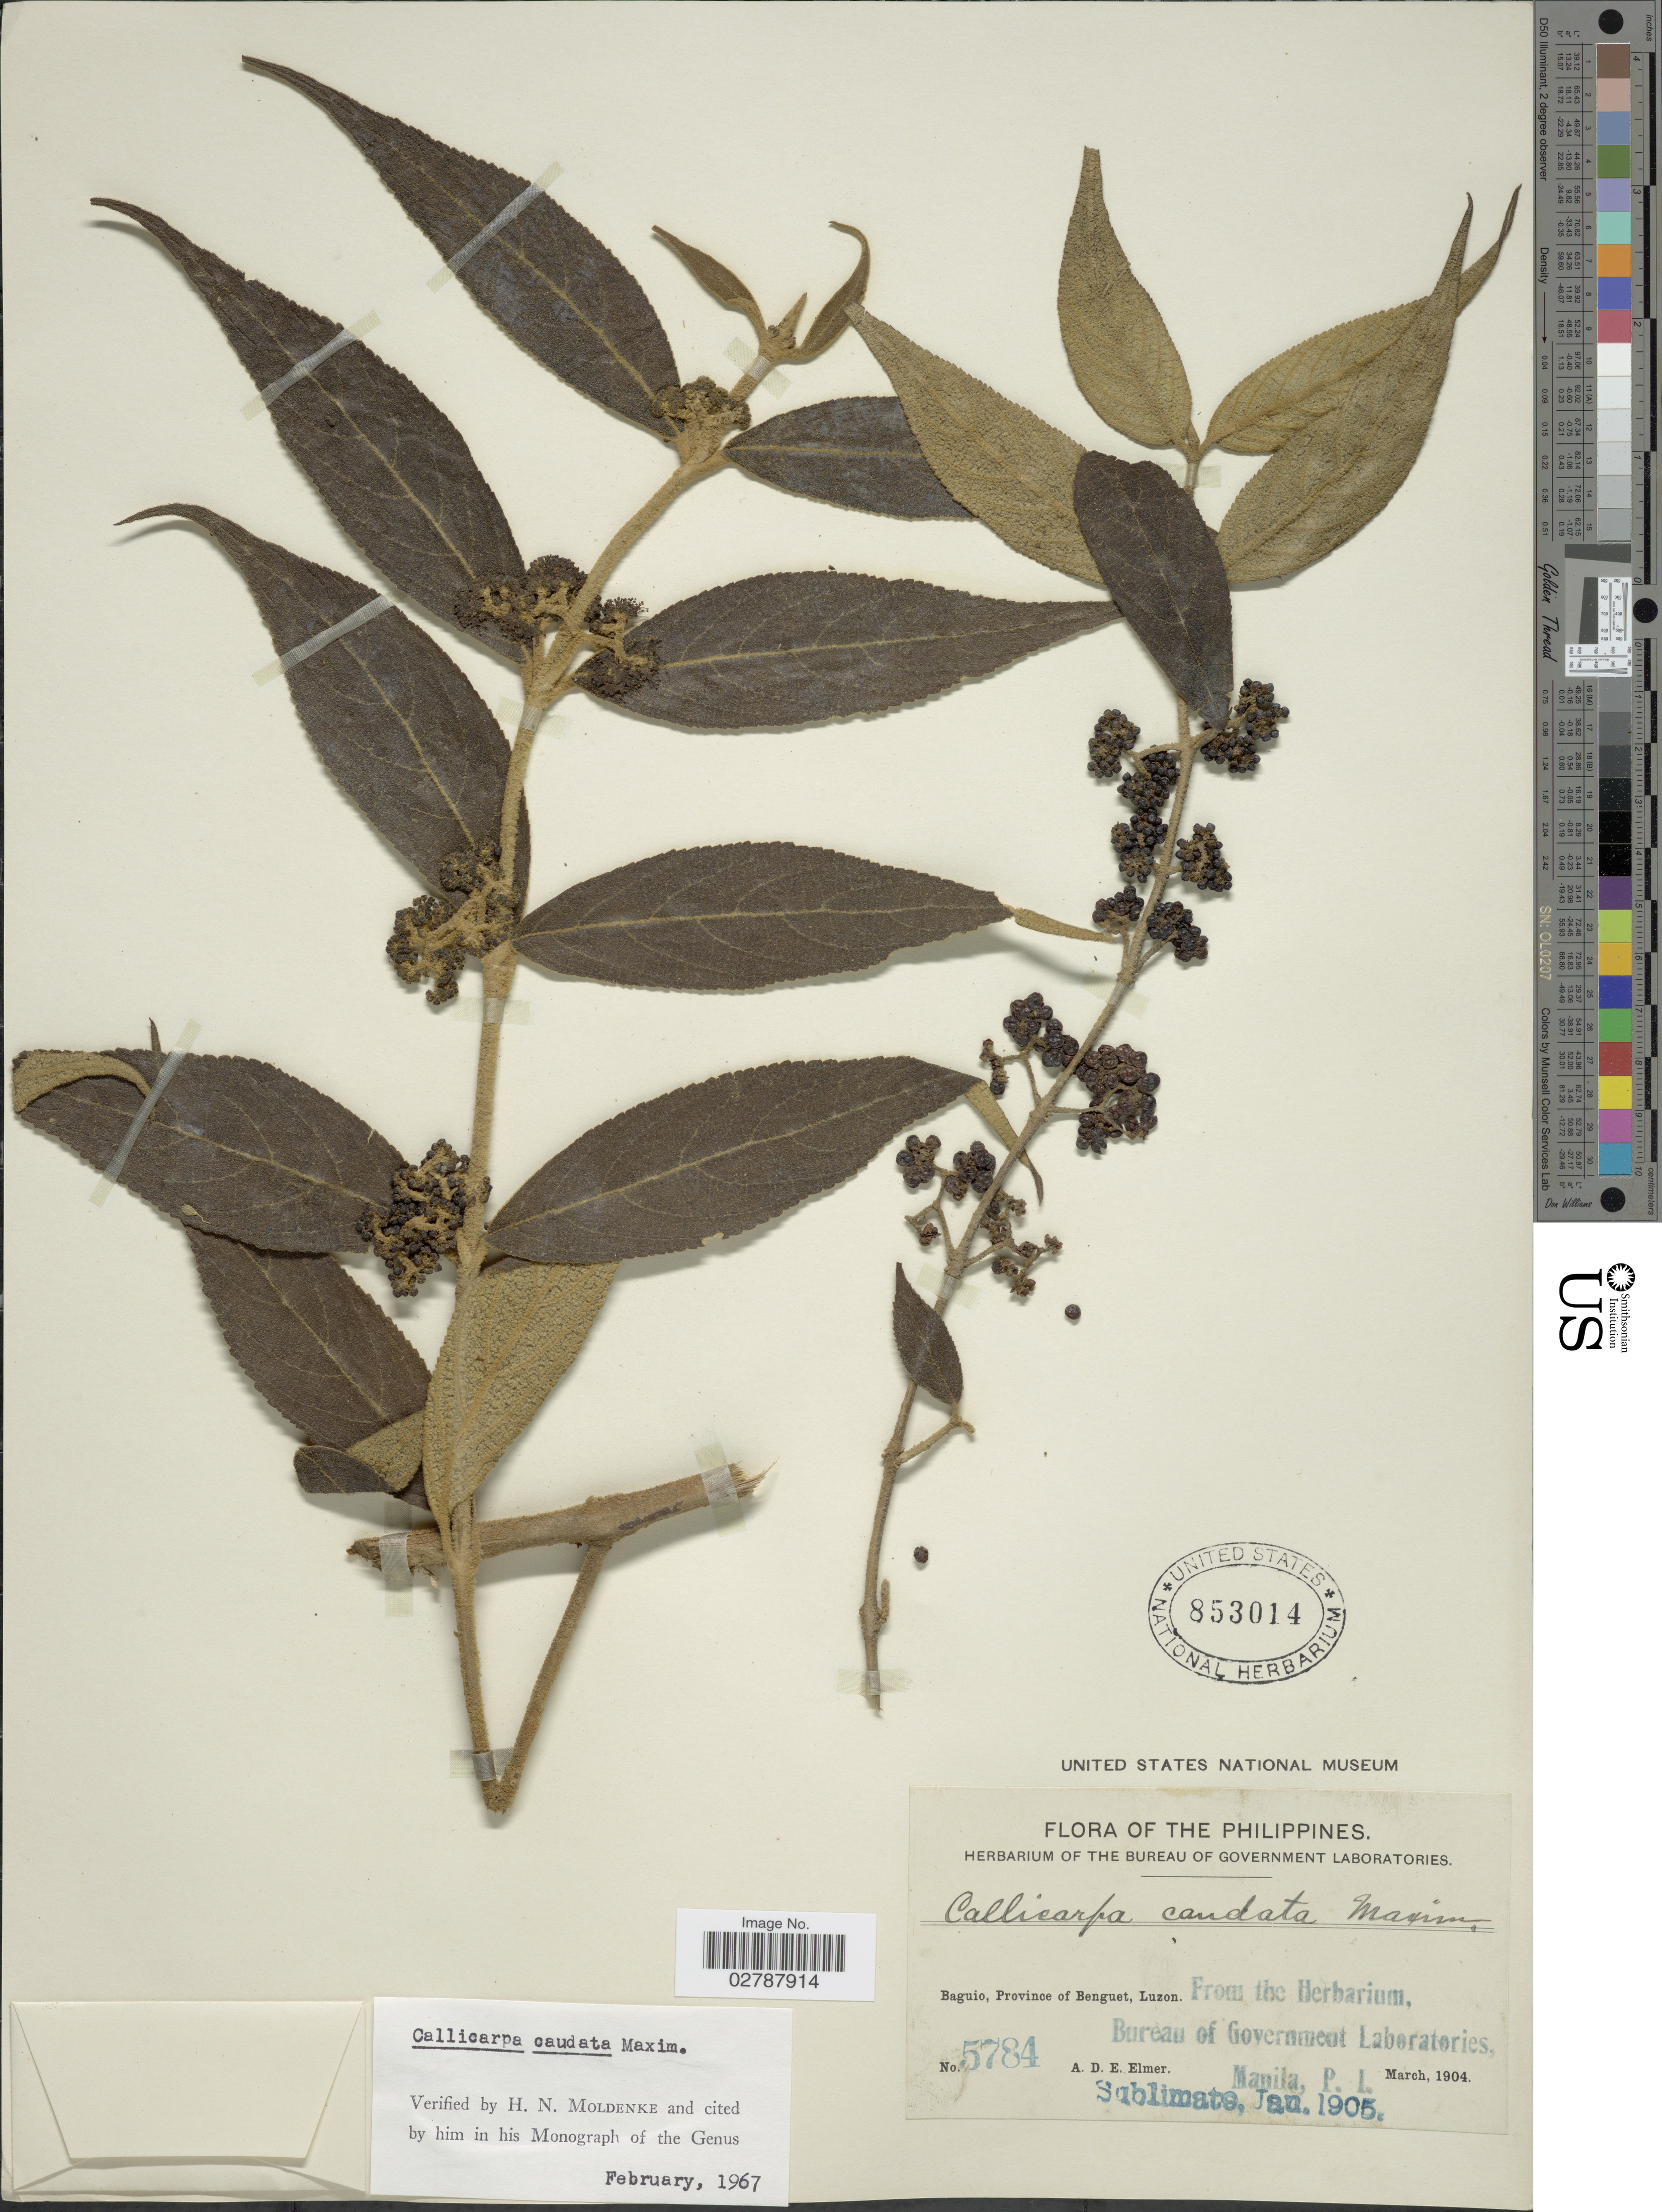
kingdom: Plantae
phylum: Tracheophyta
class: Magnoliopsida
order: Lamiales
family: Lamiaceae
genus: Callicarpa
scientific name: Callicarpa caudata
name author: Maxim.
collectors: A. D. E. Elmer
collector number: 5784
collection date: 1904-03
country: Philippines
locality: Baguio, Province of Benguet, Luzon.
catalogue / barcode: US 853014